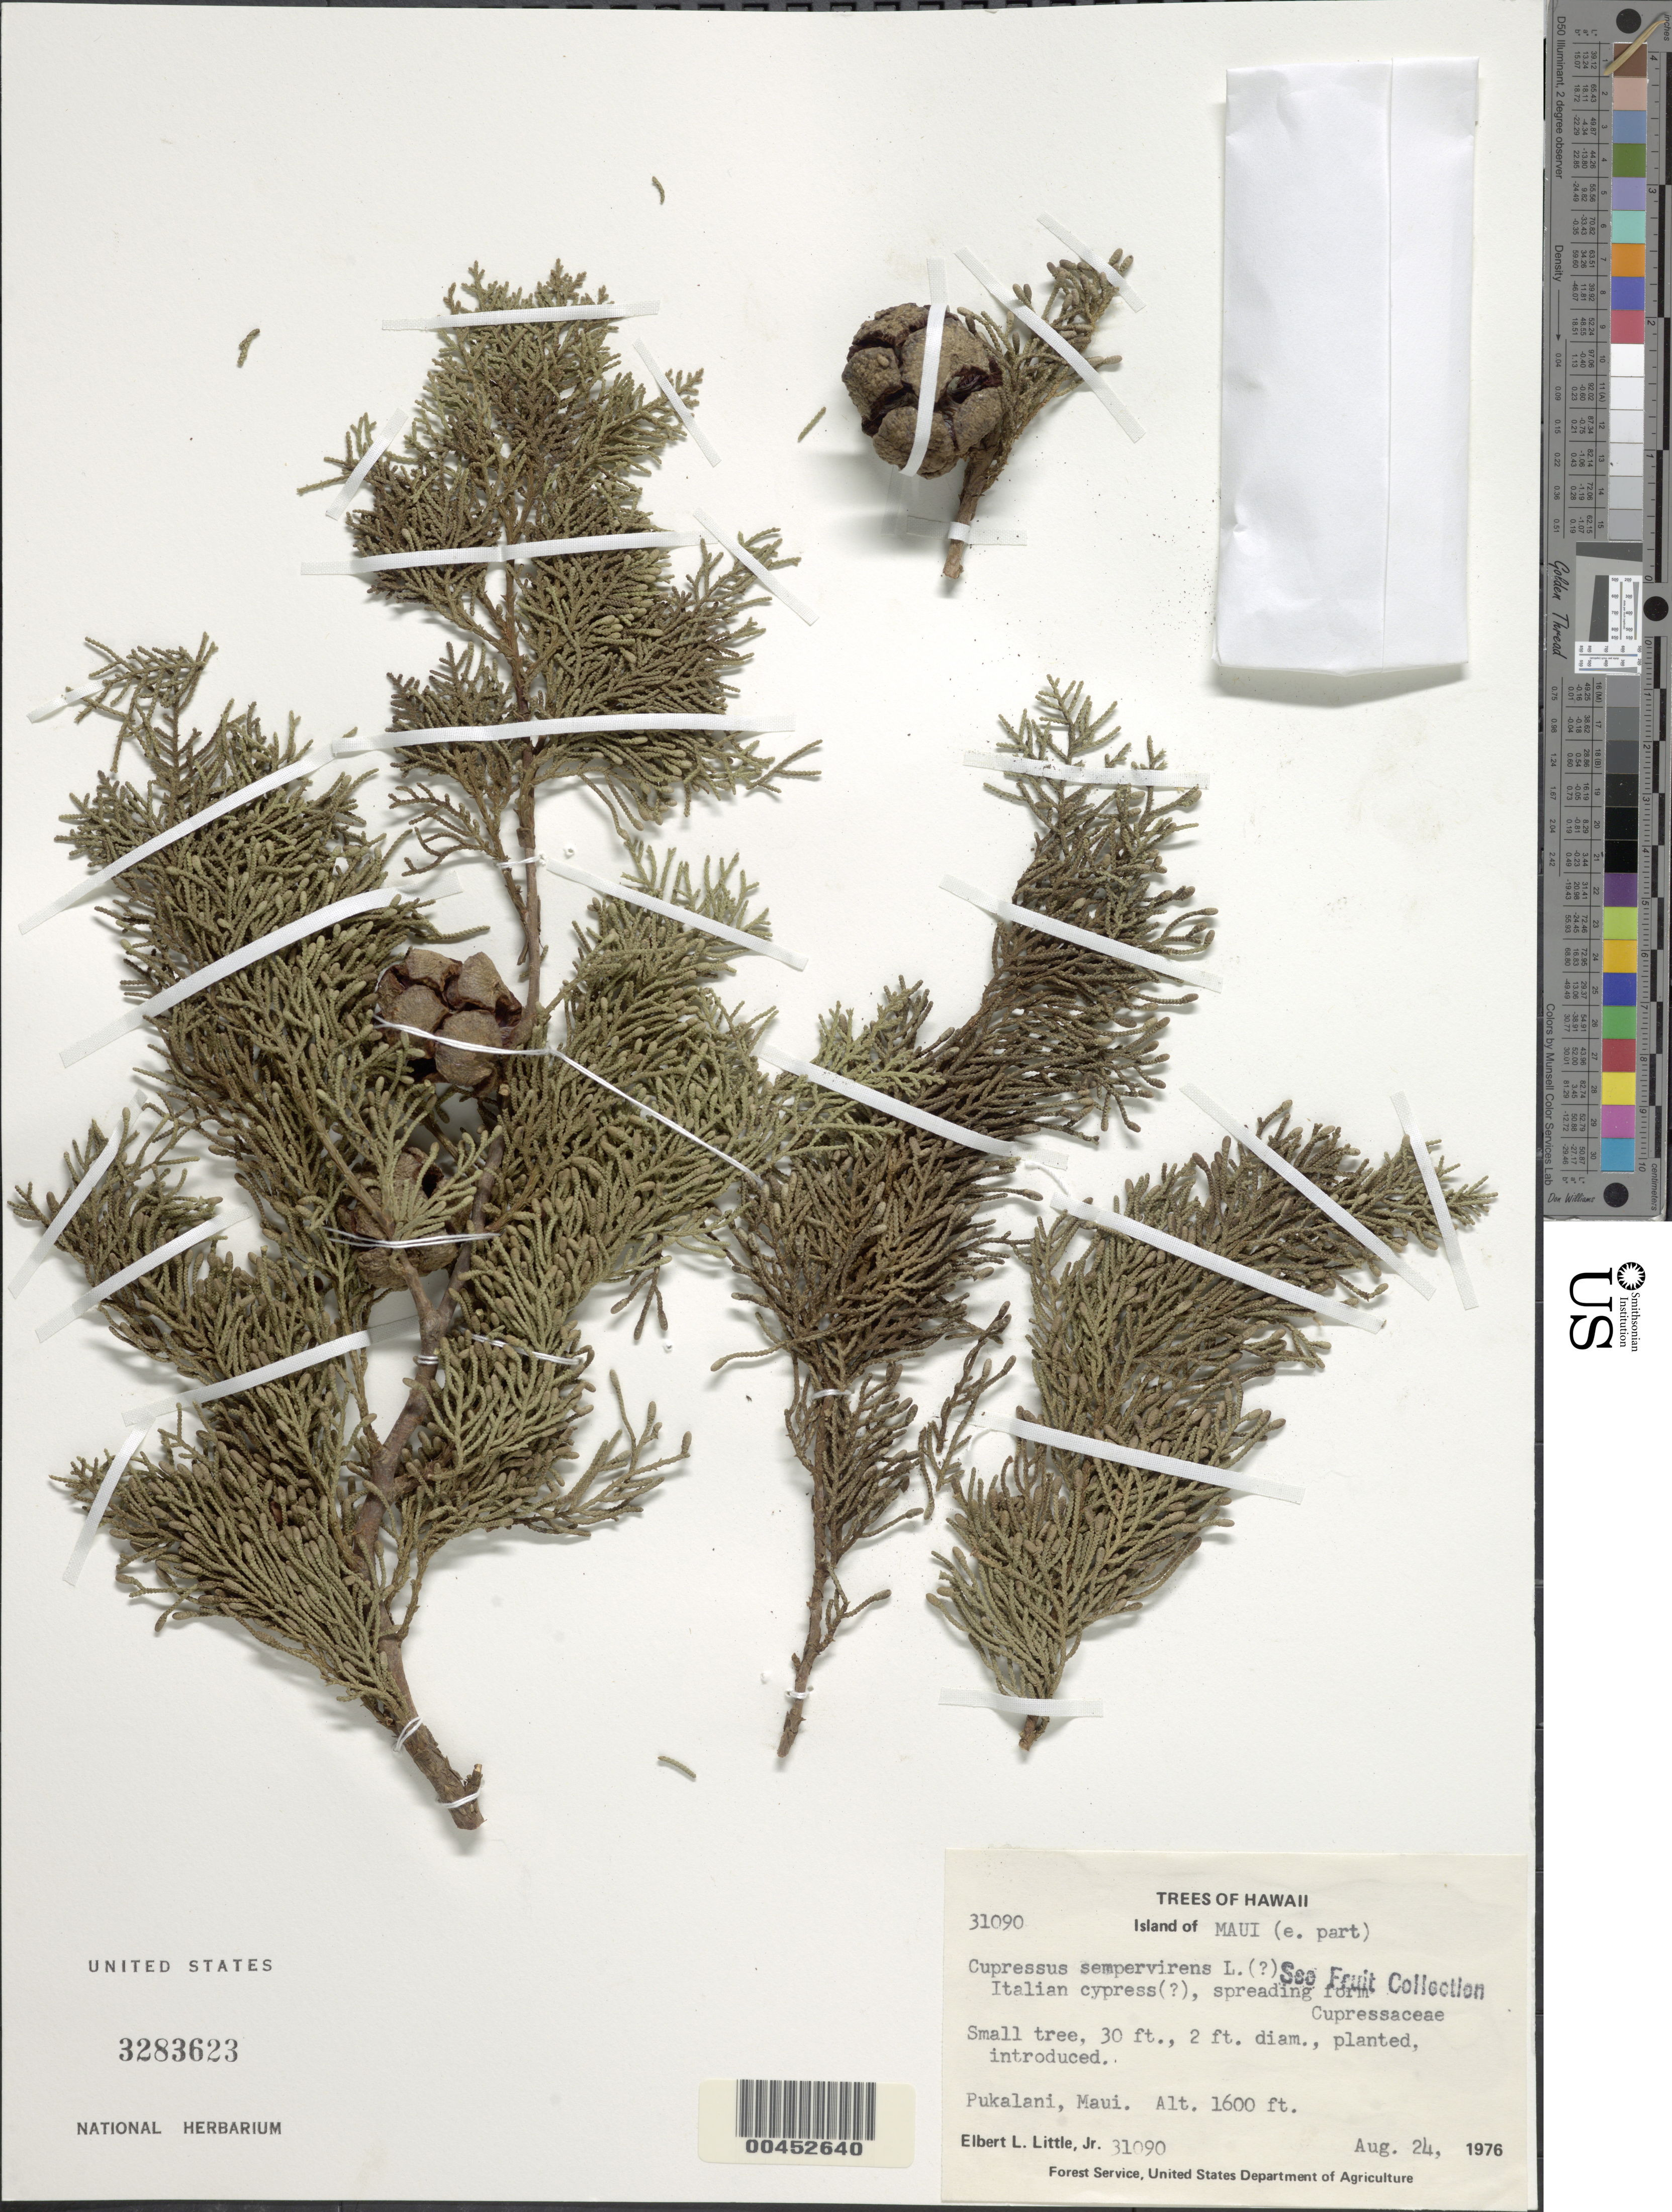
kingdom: Plantae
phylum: Tracheophyta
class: Pinopsida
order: Pinales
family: Cupressaceae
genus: Cupressus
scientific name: Cupressus sempervirens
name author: L.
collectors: E. L. Little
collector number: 31090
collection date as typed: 24 Aug 1976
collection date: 1976-08-24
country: United States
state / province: Hawaii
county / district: Maui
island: Maui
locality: E part of Maui, Pukalani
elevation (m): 488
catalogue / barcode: US 3283623